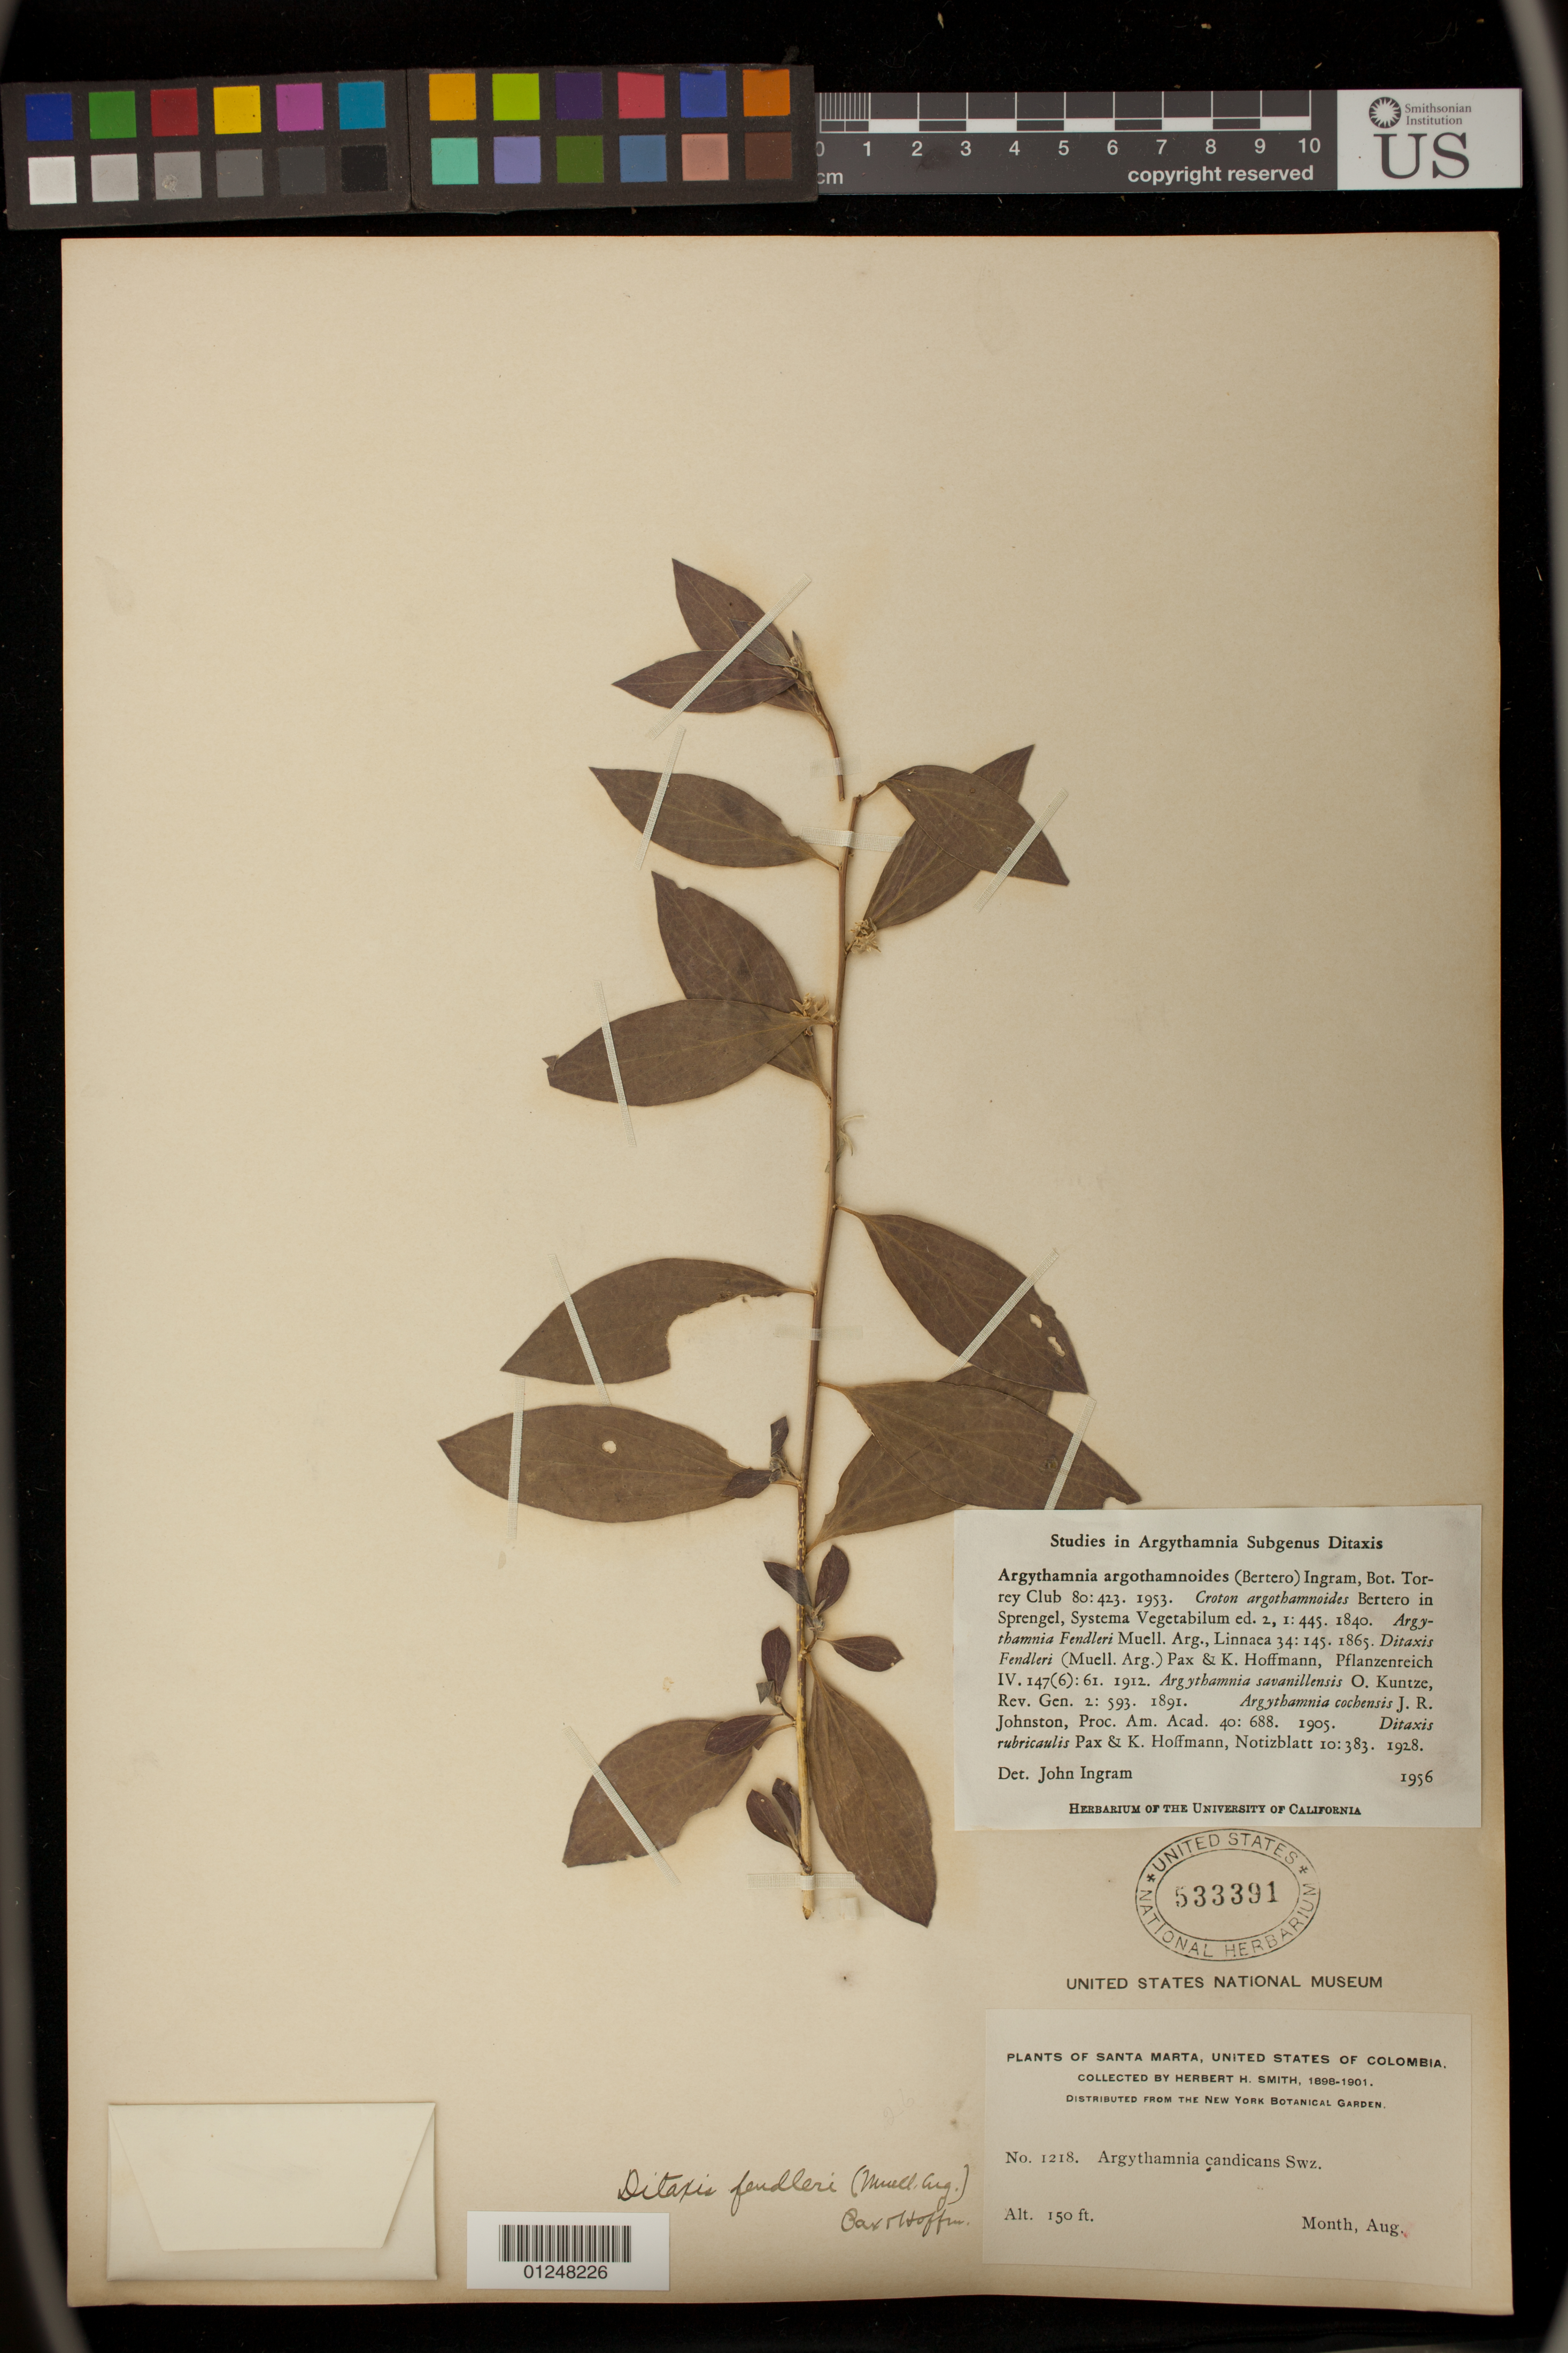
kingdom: Plantae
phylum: Tracheophyta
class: Magnoliopsida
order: Malpighiales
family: Euphorbiaceae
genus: Argythamnia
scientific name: Argythamnia argothamnoides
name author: (Bertero & Spreng.) J.W. Ingram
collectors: H. H. Smith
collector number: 1218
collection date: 1898-08/1901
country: Colombia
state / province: Magdalena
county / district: Santa Marta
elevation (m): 46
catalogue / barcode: US 533391